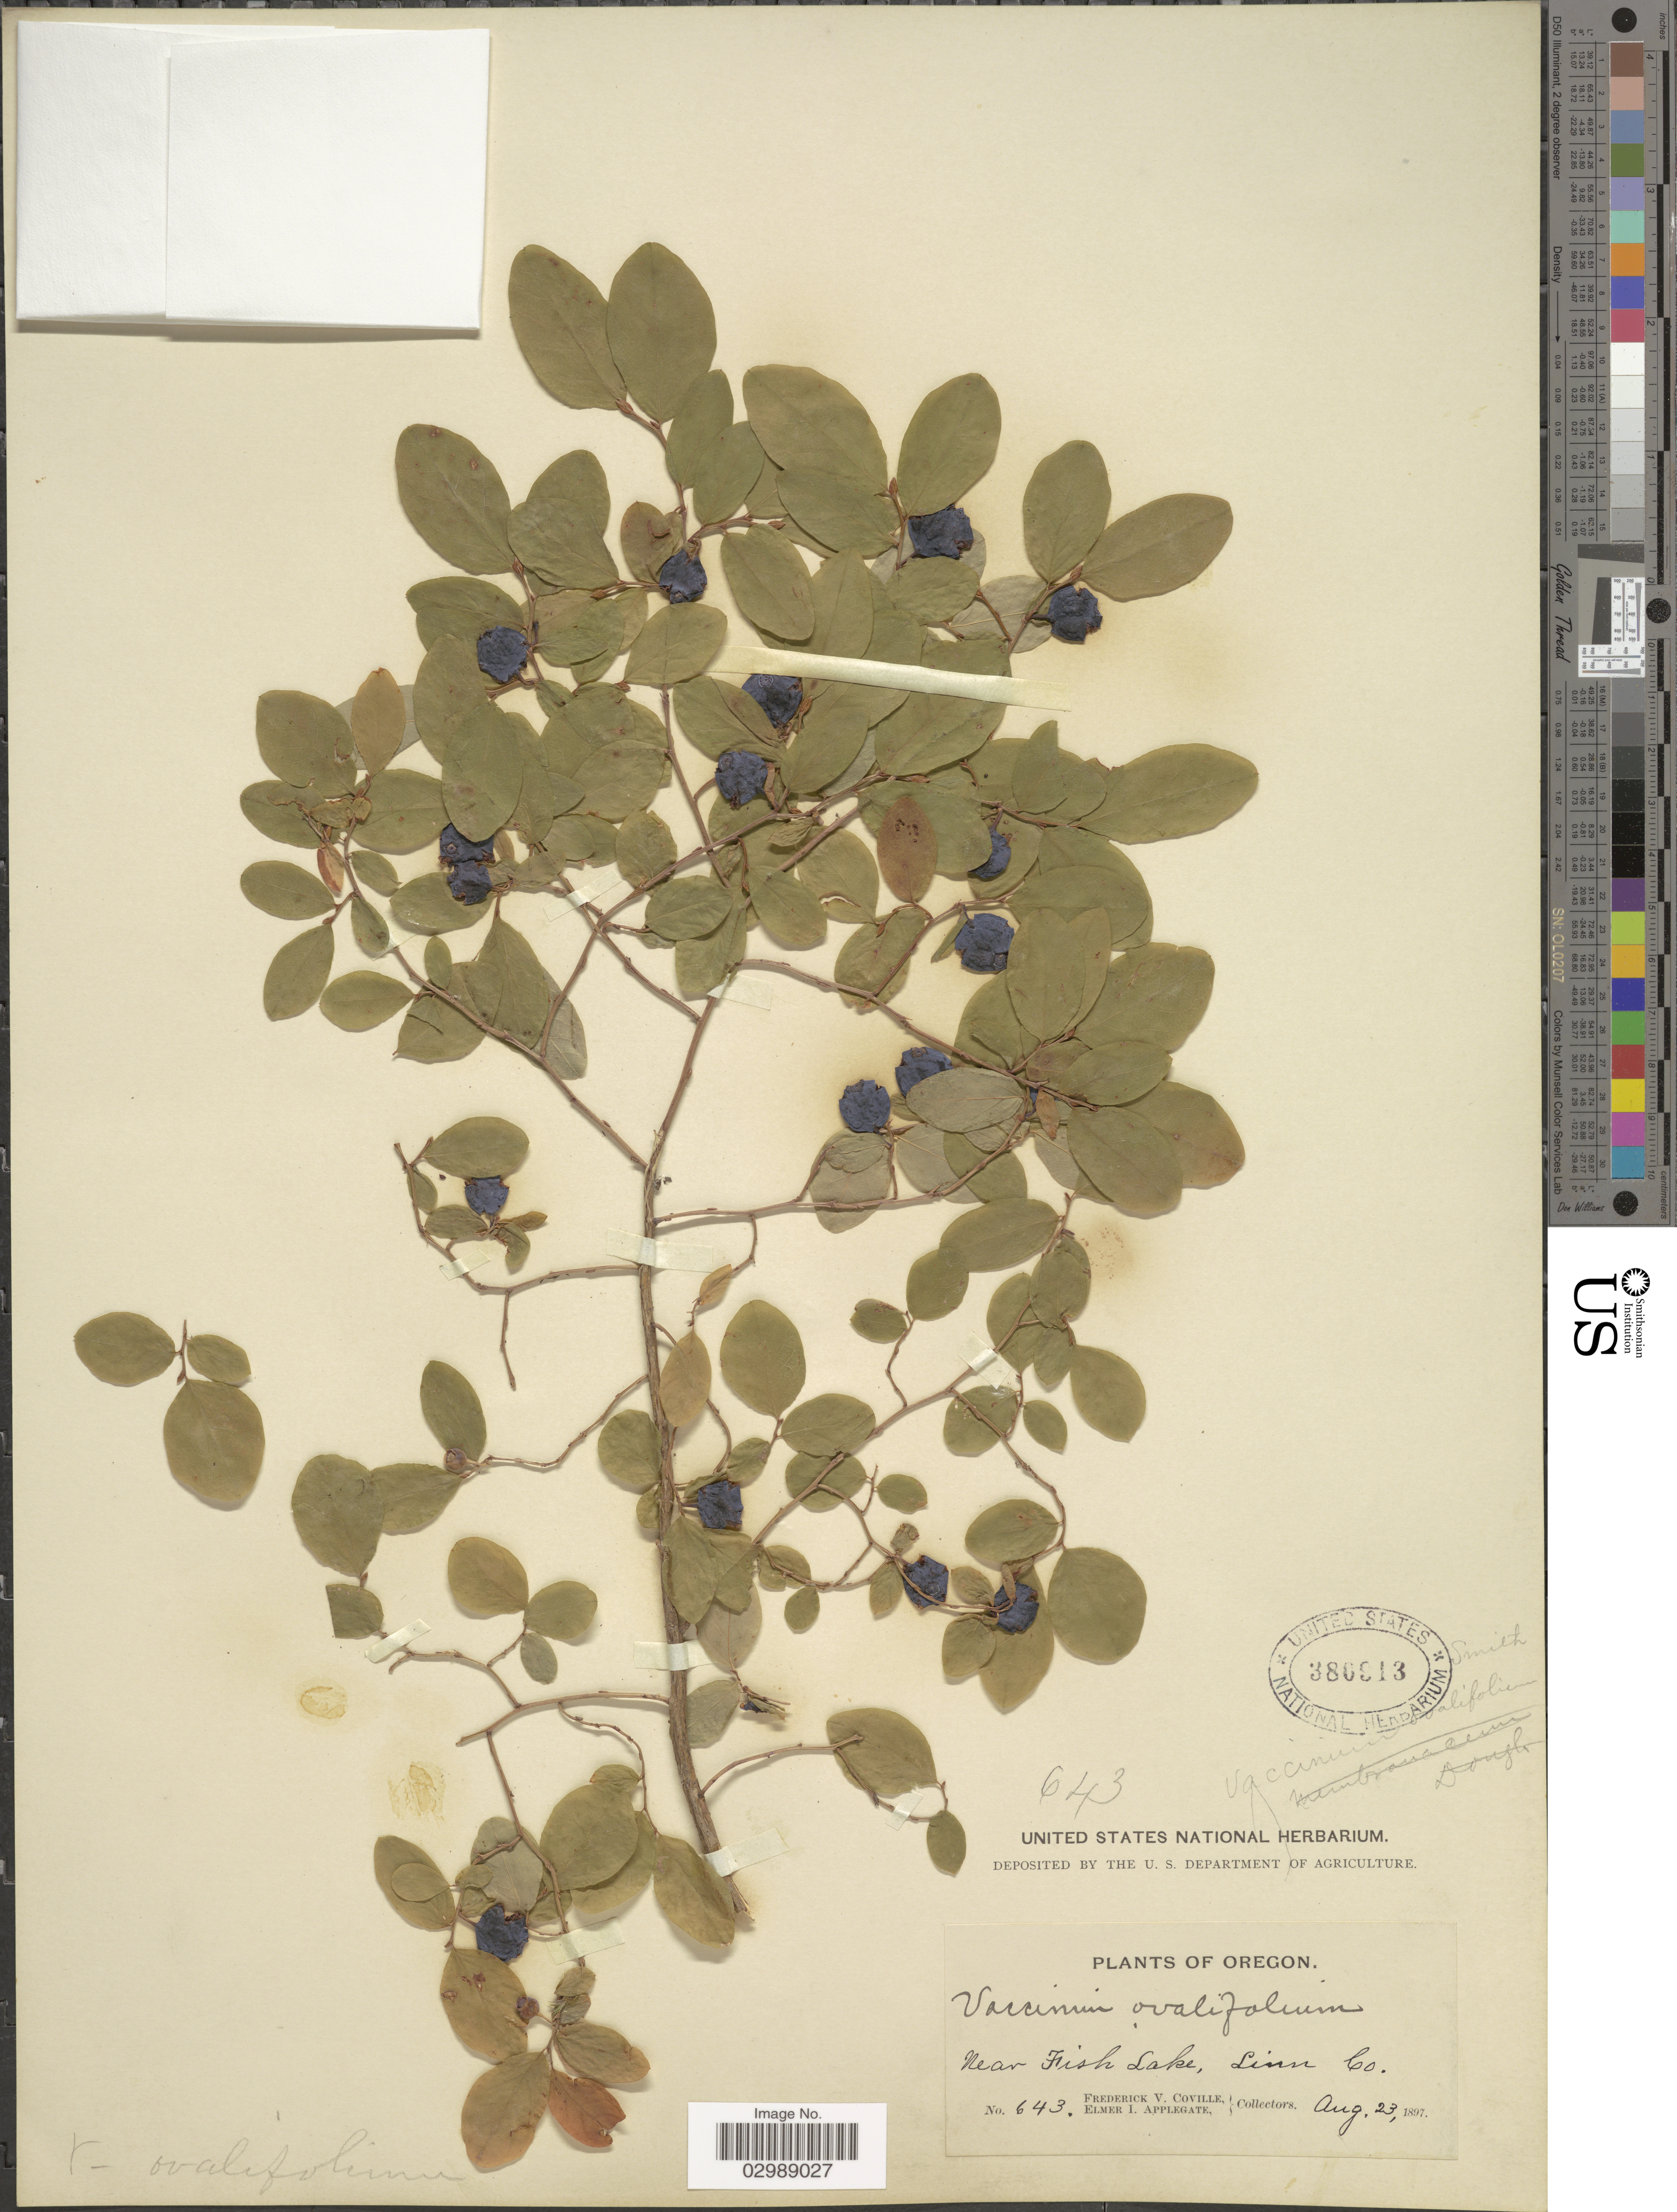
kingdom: Plantae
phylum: Tracheophyta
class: Magnoliopsida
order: Ericales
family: Ericaceae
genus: Vaccinium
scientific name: Vaccinium ovalifolium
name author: Sm.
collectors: F. V. Coville & E. I. Applegate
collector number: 643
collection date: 1897-08-23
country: United States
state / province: Oregon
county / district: Linn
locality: Near Fish Lake, Linn Co.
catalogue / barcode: US 380913